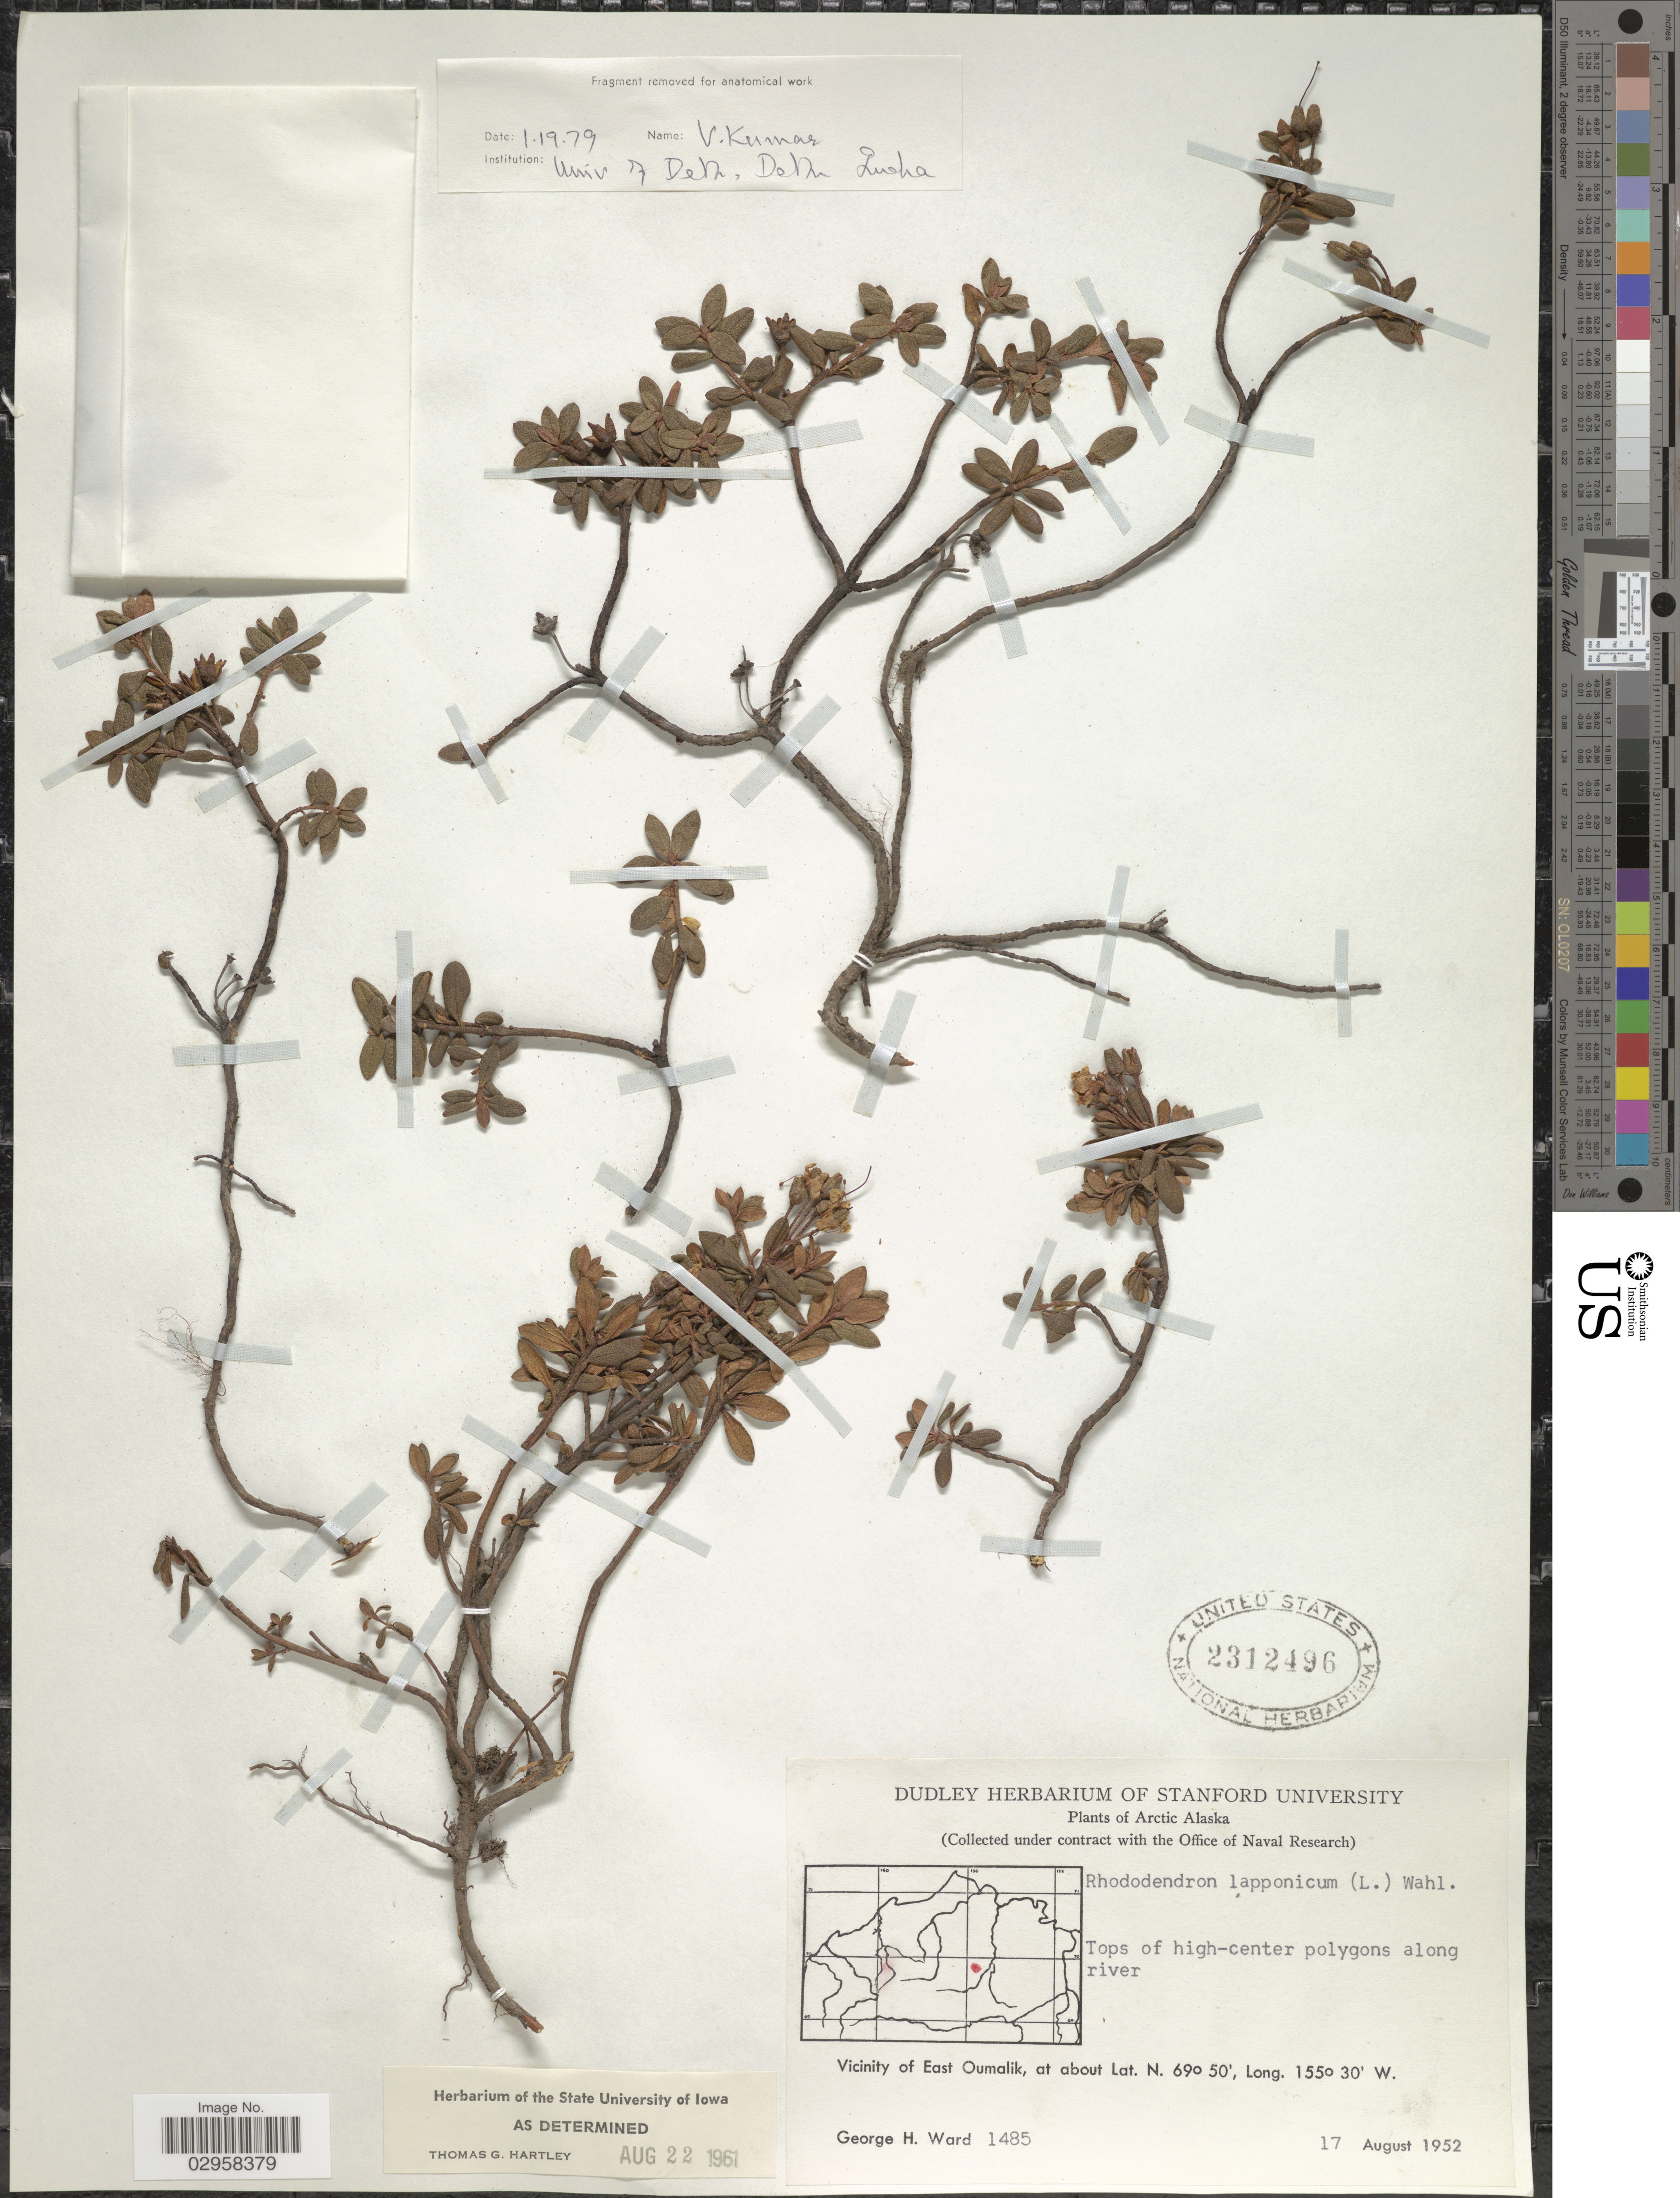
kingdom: Plantae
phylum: Tracheophyta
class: Magnoliopsida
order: Ericales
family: Ericaceae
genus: Rhododendron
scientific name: Rhododendron lapponicum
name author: (L.) Wahlenb.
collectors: G. H. Ward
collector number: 1485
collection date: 1952-08-17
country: United States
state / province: Alaska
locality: Arctic Alaska. Tops of high-center polygons along river. Vicinity of East Oumalik.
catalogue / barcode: US 2312496